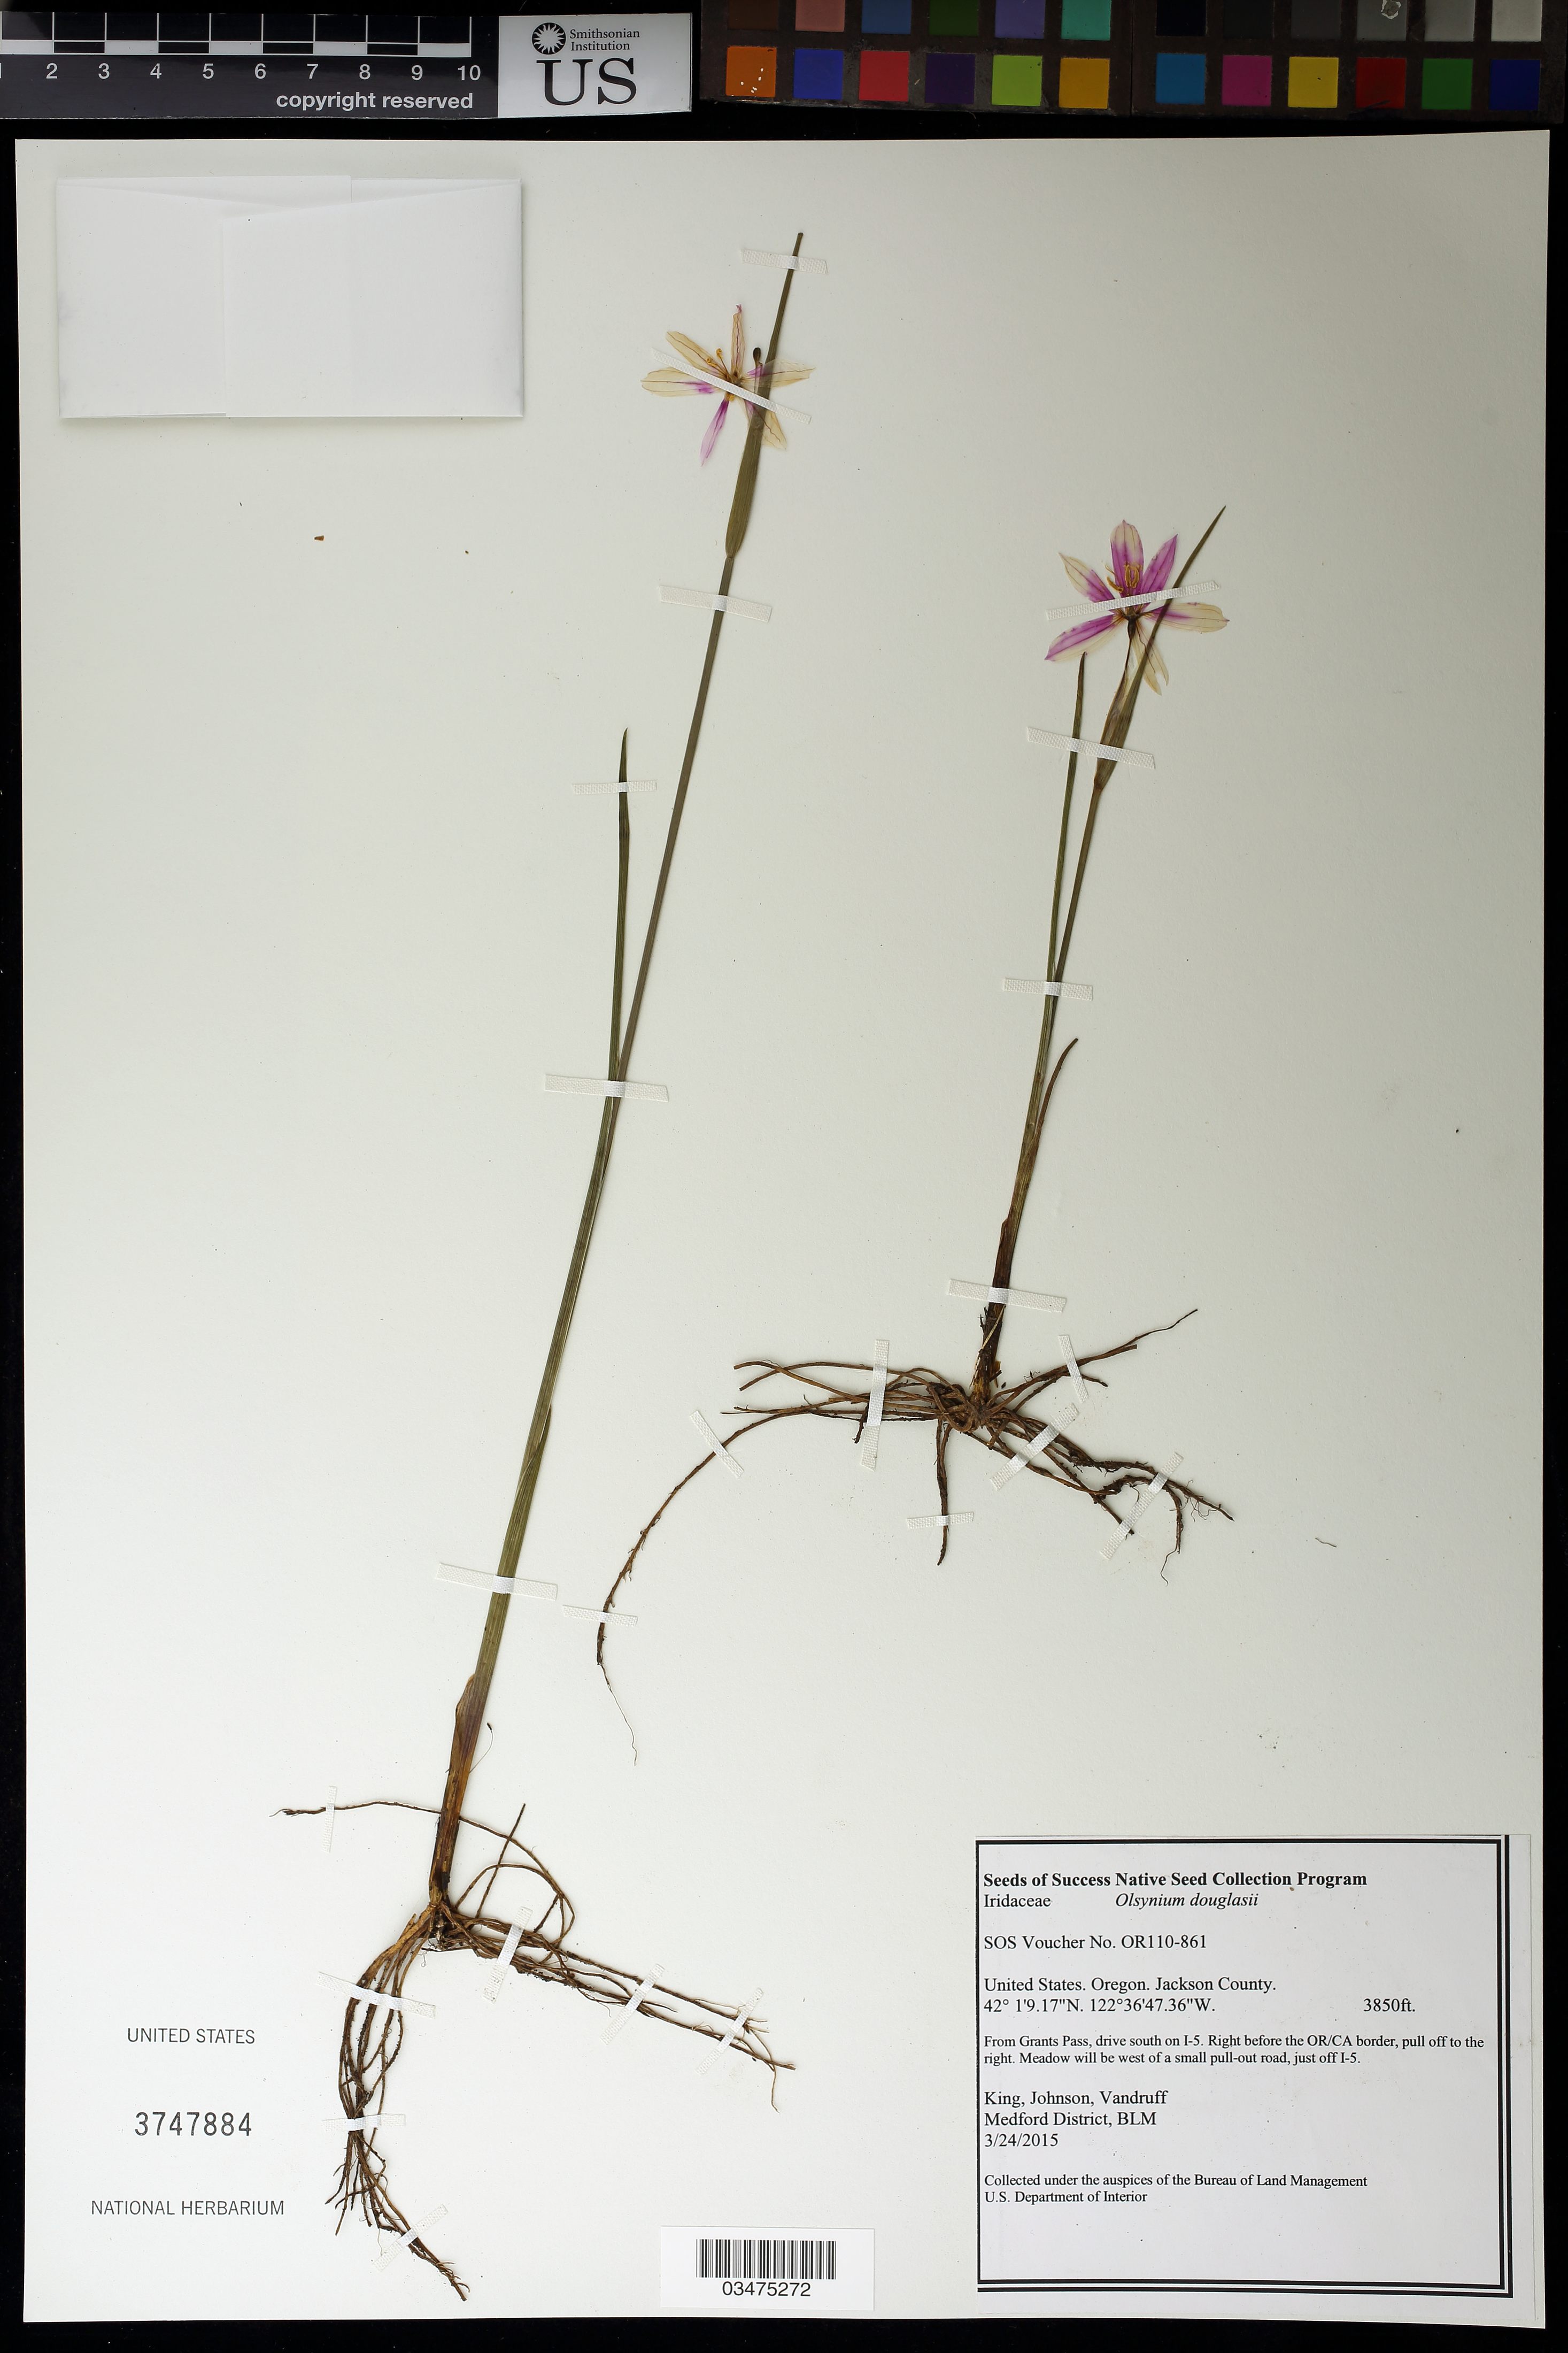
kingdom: Plantae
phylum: Tracheophyta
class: Liliopsida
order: Asparagales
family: Iridaceae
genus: Olsynium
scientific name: Olsynium douglasii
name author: (A. Dietr.) E.P. Bicknell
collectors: King, --, -- Johnson & -. Vandruff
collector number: OR110-861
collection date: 2015-03-24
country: United States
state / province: Oregon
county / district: Jackson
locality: Meadow W of a small pull-out road, just off I-5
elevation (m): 1173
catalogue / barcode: US 3747884